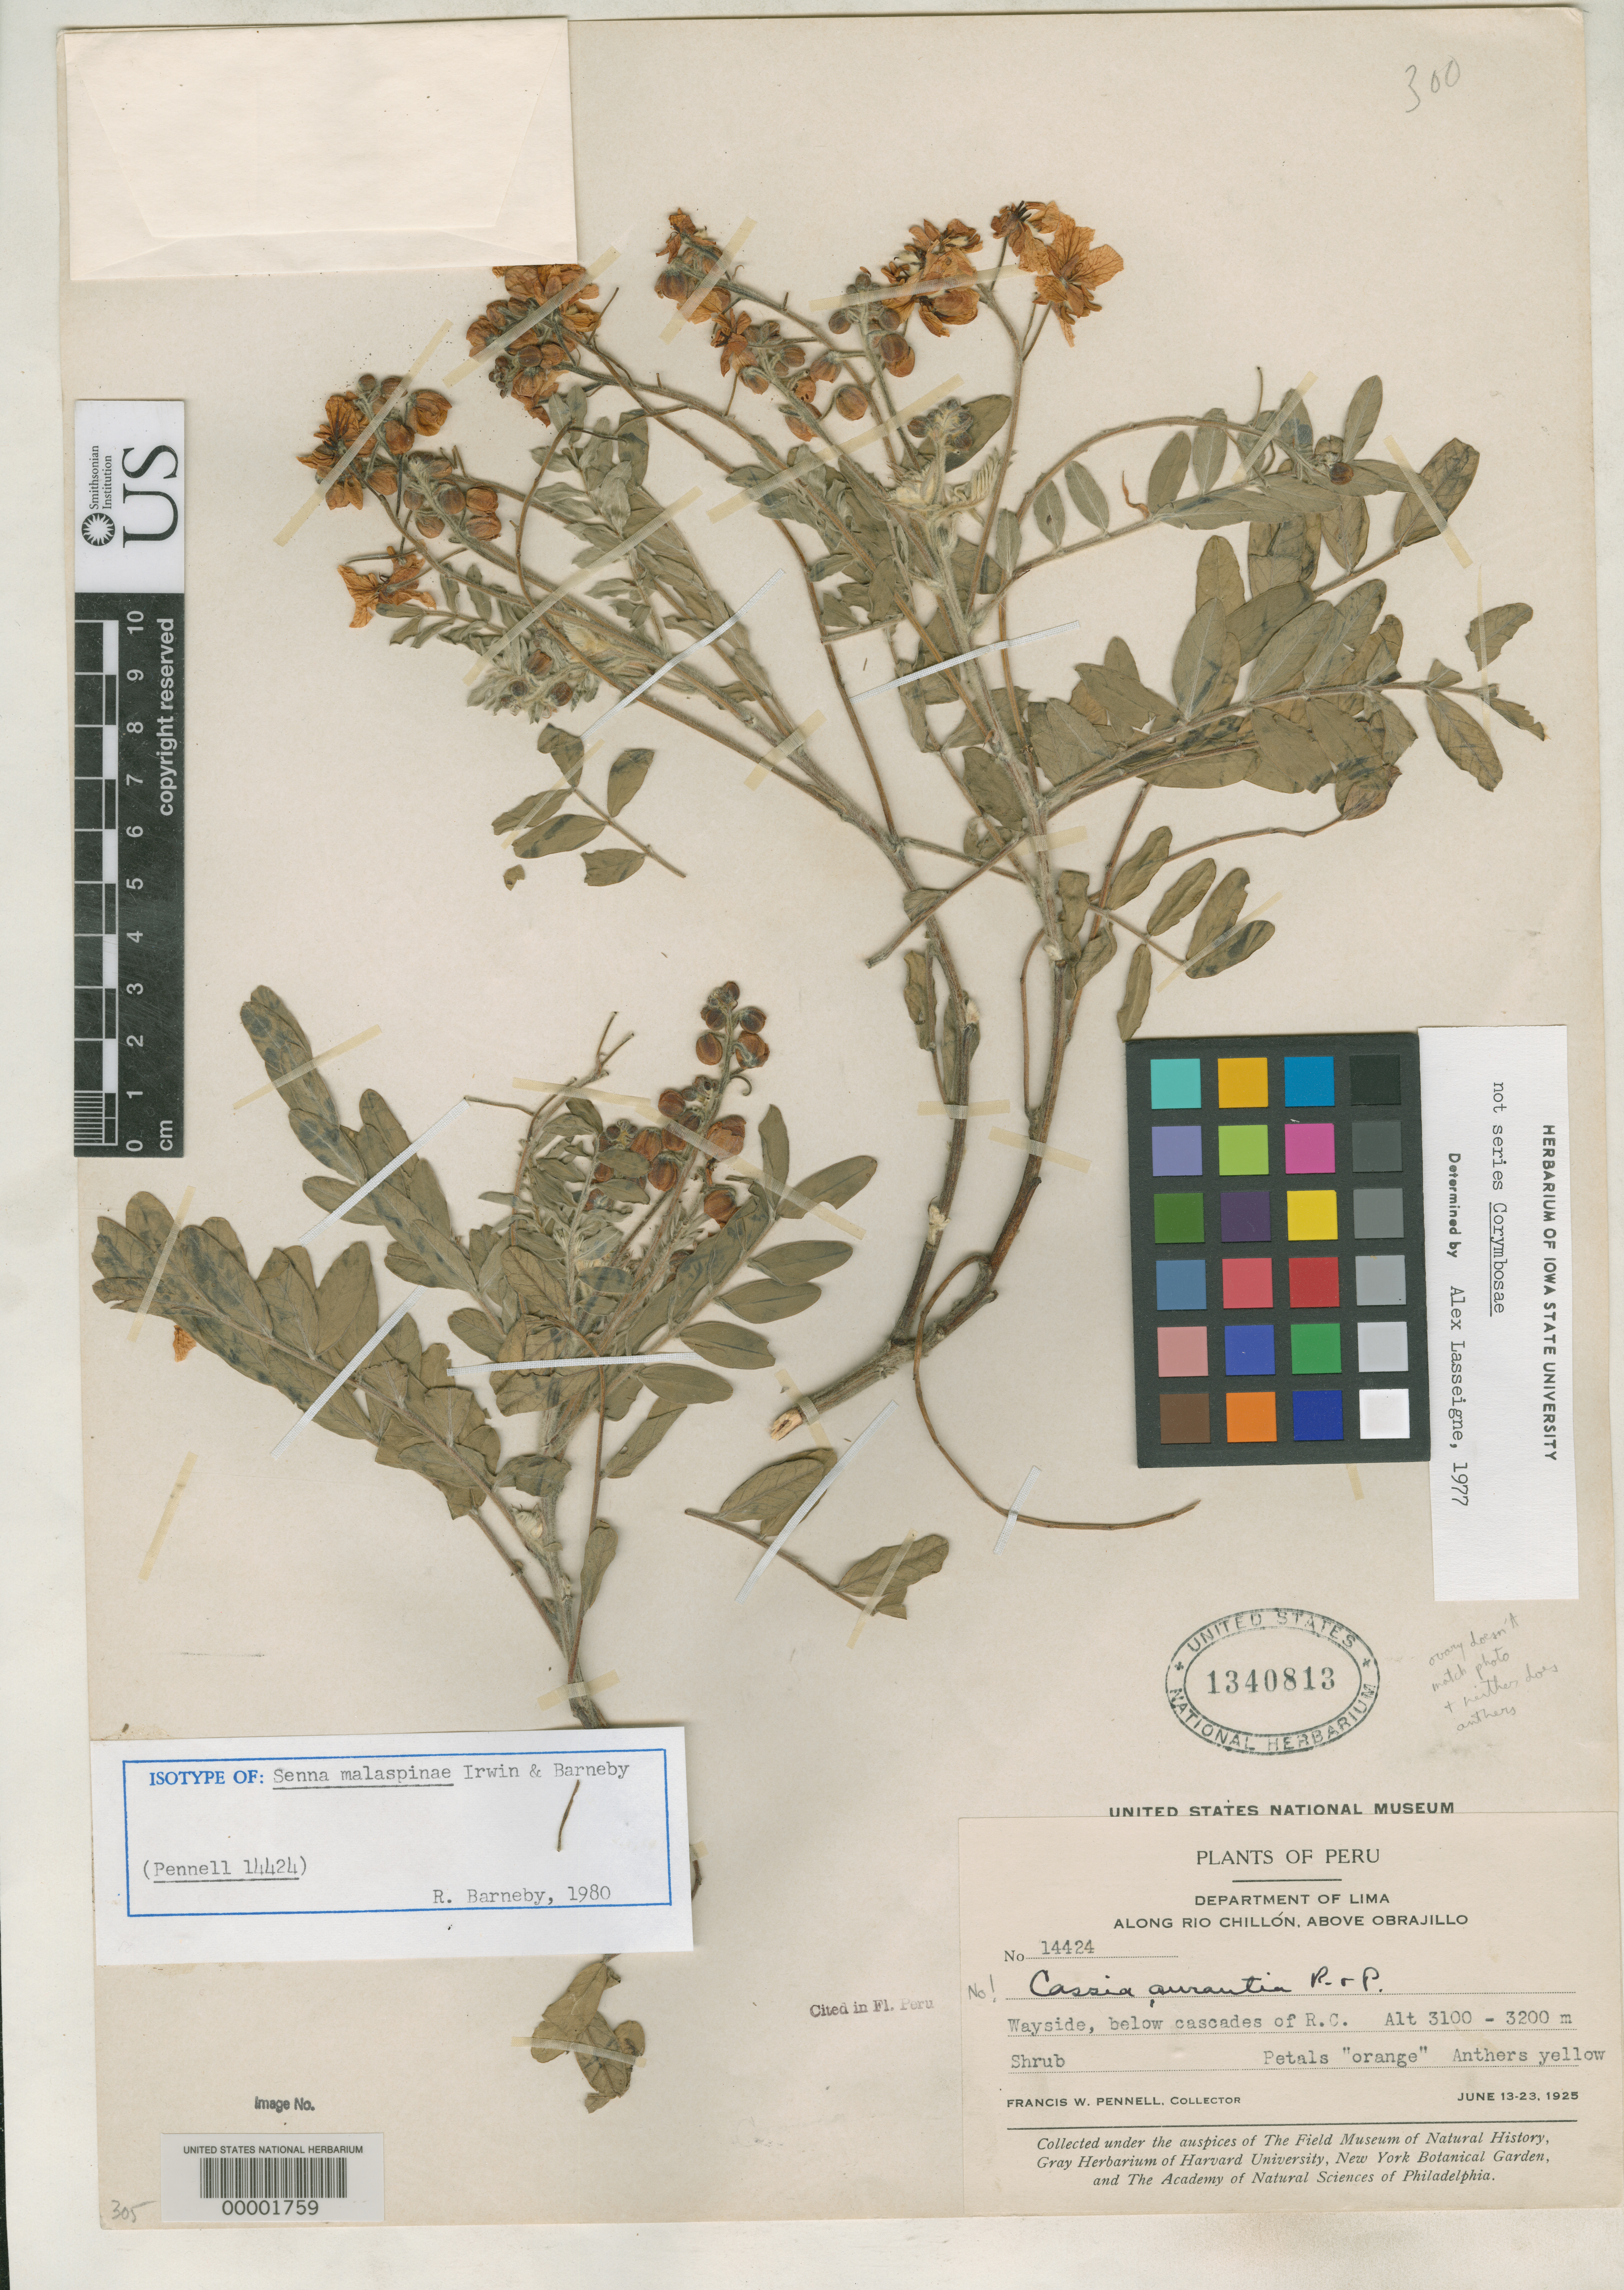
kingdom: Plantae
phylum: Tracheophyta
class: Magnoliopsida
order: Fabales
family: Fabaceae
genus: Senna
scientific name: Senna malaspinae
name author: H.S. Irwin & Barneby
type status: Isotype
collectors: F. W. Pennell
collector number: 14424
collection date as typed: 13 Jun 1925 to 23 Jun 1925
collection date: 1925-06-13/1925-06-23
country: Peru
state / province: Lima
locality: Above Obrajillo, along Rio Chillon.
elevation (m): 3100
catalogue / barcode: US 1340813